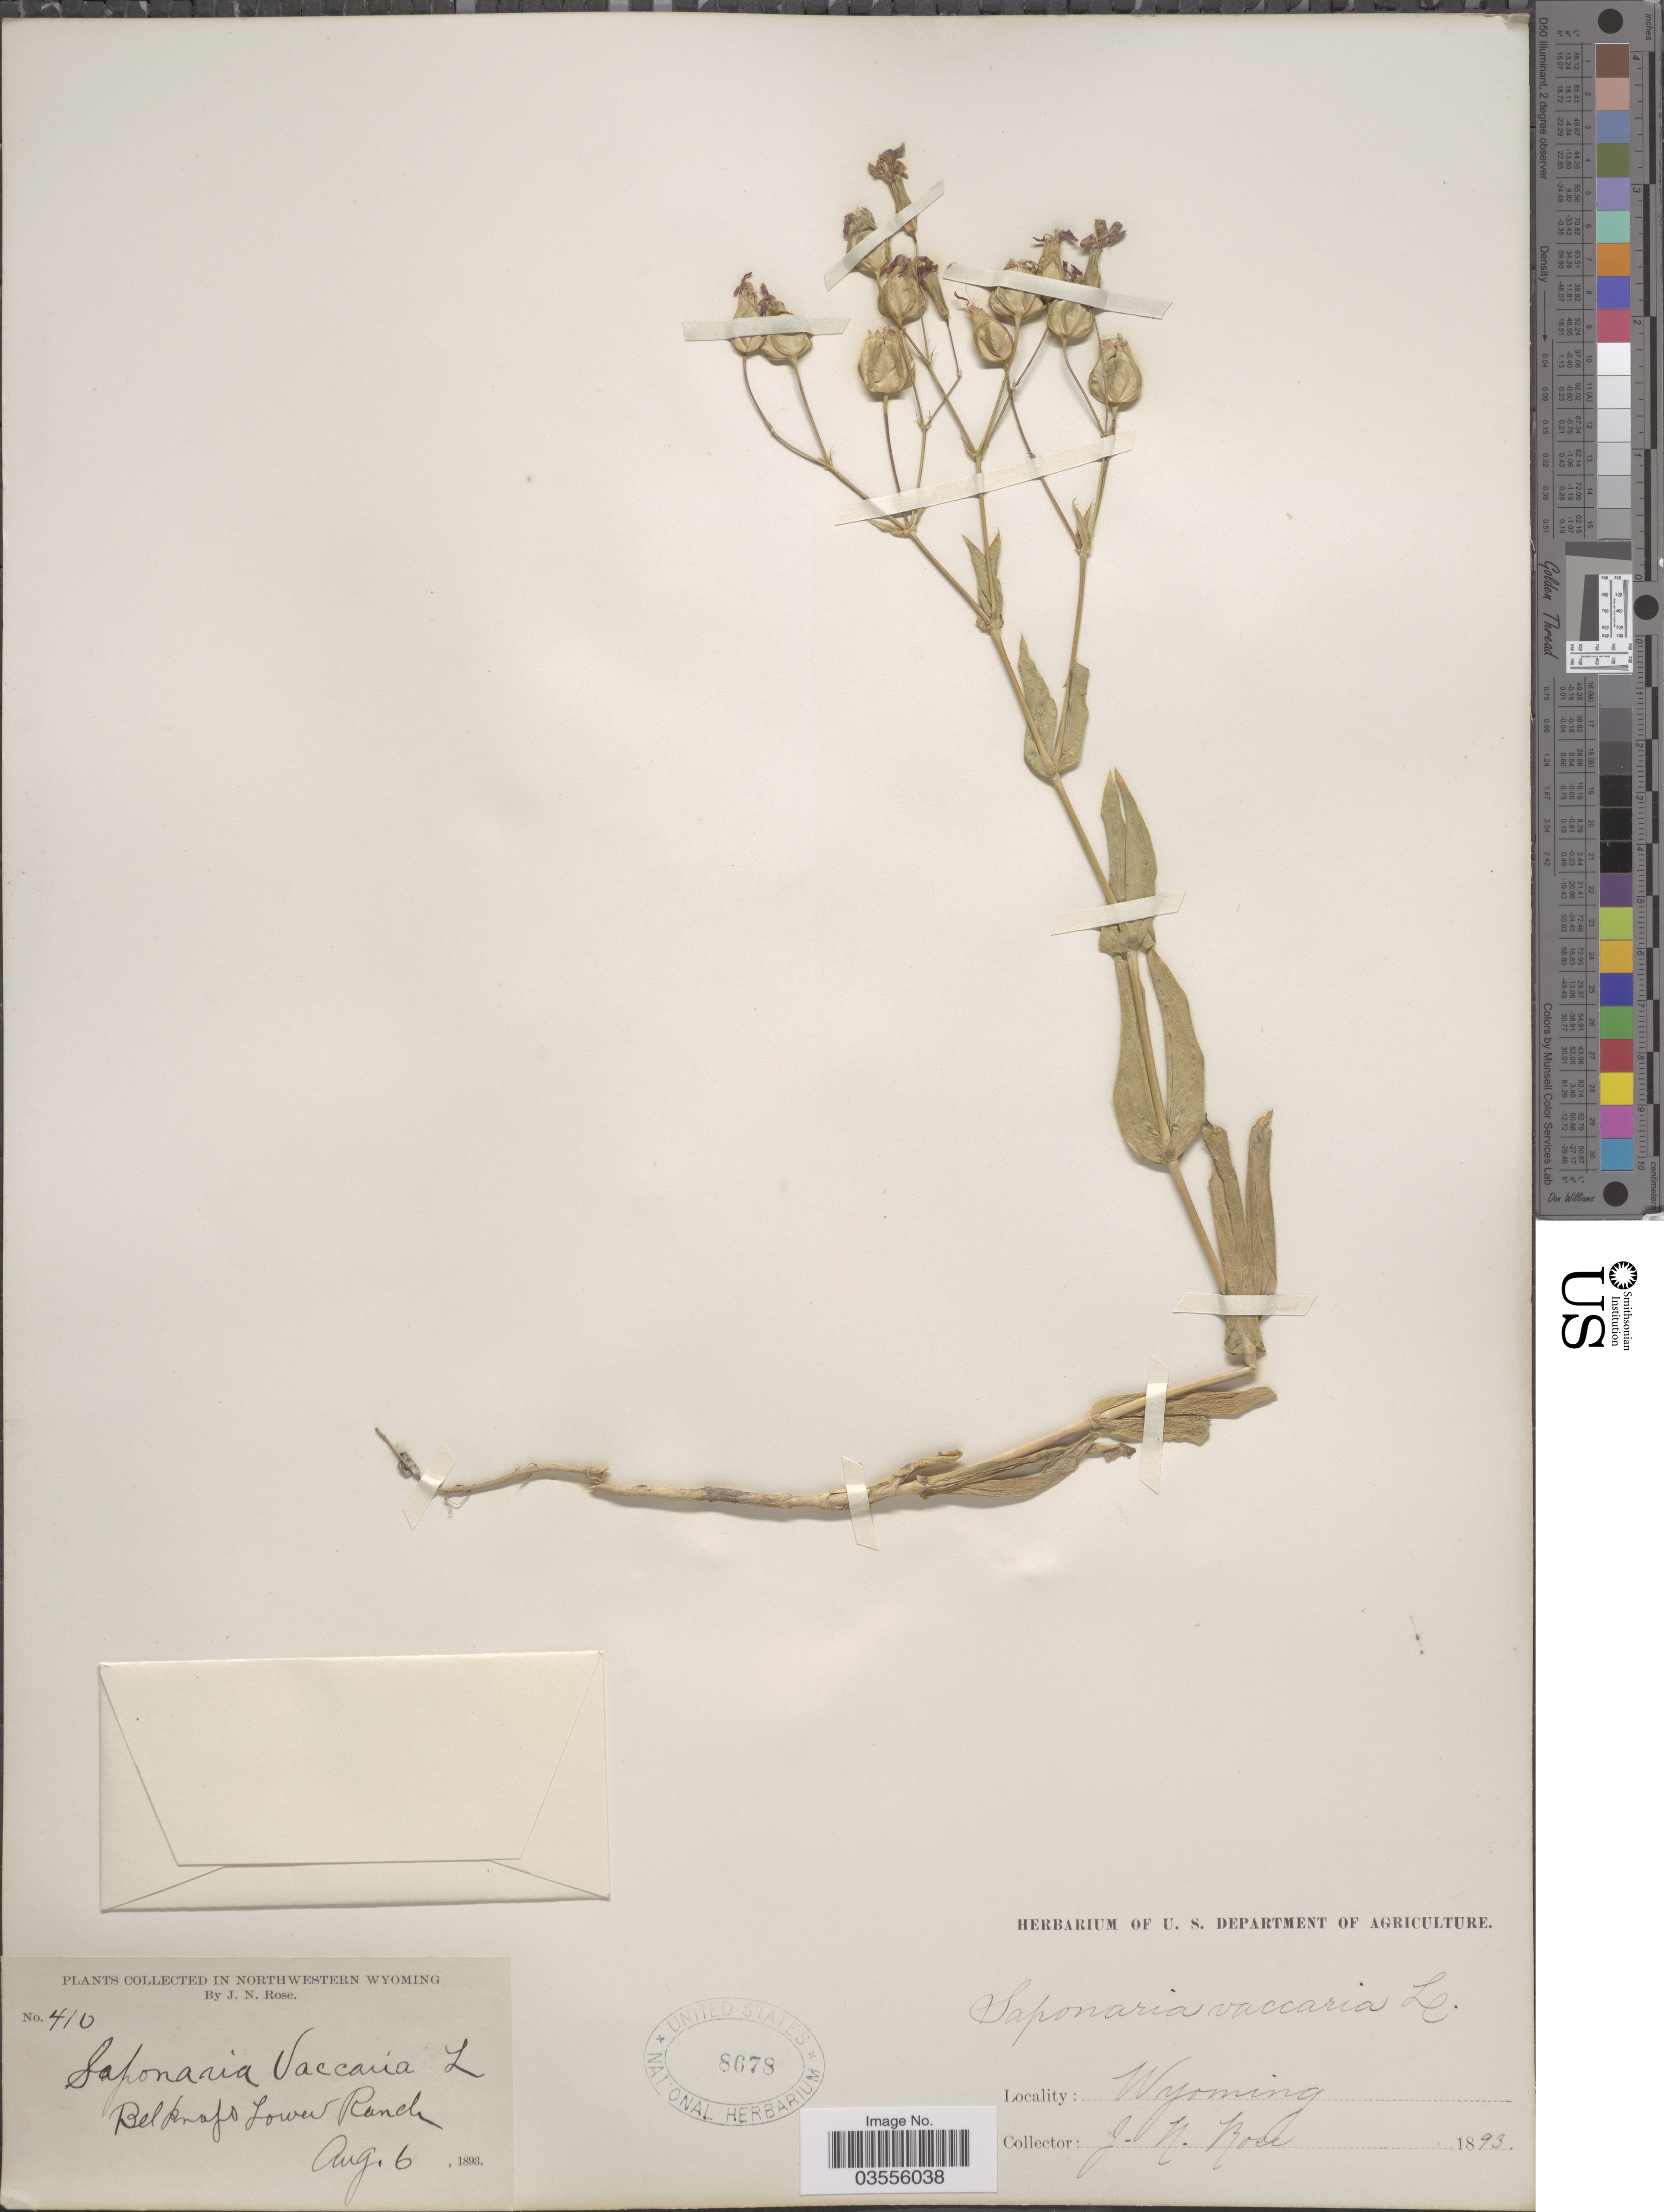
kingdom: Plantae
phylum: Tracheophyta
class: Magnoliopsida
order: Caryophyllales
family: Caryophyllaceae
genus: Gypsophila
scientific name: Gypsophila vaccaria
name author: (L.) Sm.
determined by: Strong, M. T., (US), Smithsonian Institution - National Museum of Natural History (UNITED STATES)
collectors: J. N. Rose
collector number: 410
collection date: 1893-08-06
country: United States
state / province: Wyoming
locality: Northwestern Wyoming. Belknap's Lower Ranch.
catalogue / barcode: US 8678